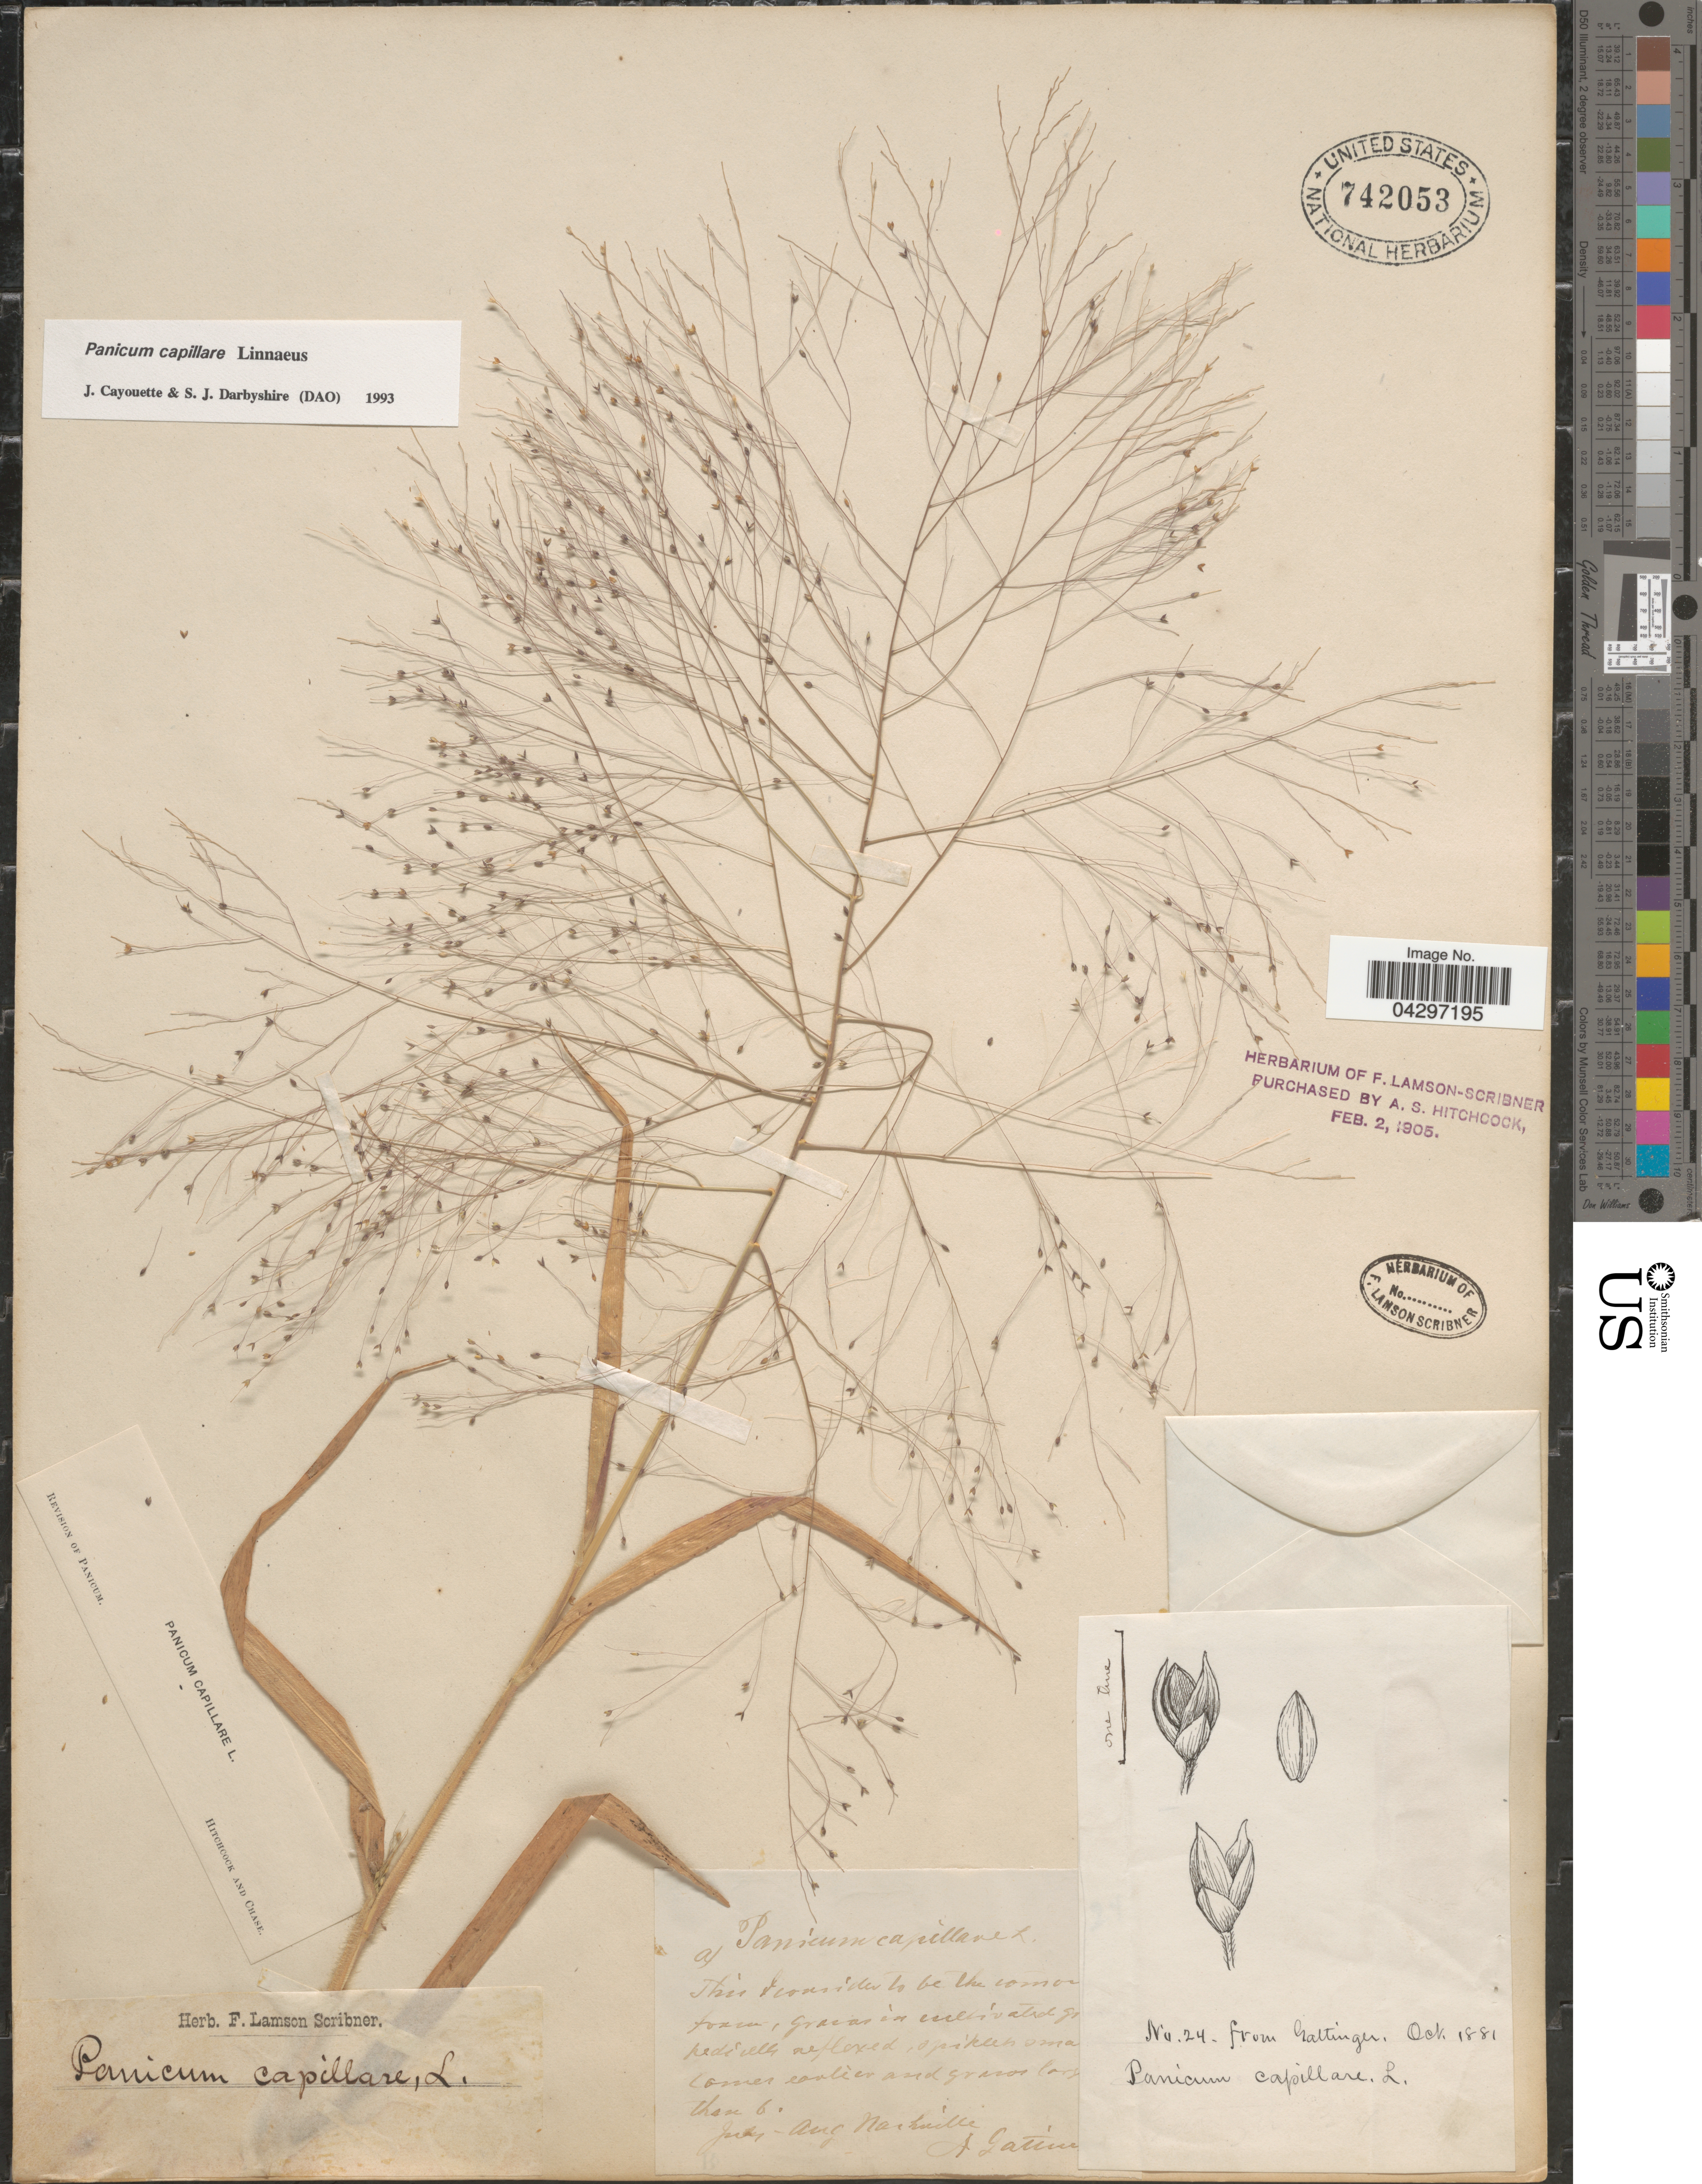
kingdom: Plantae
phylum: Tracheophyta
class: Liliopsida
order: Poales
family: Poaceae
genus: Panicum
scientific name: Panicum capillare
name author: L.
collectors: A. Gattinger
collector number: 24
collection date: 1881-10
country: United States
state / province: Tennessee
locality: Nashville.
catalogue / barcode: US 742053